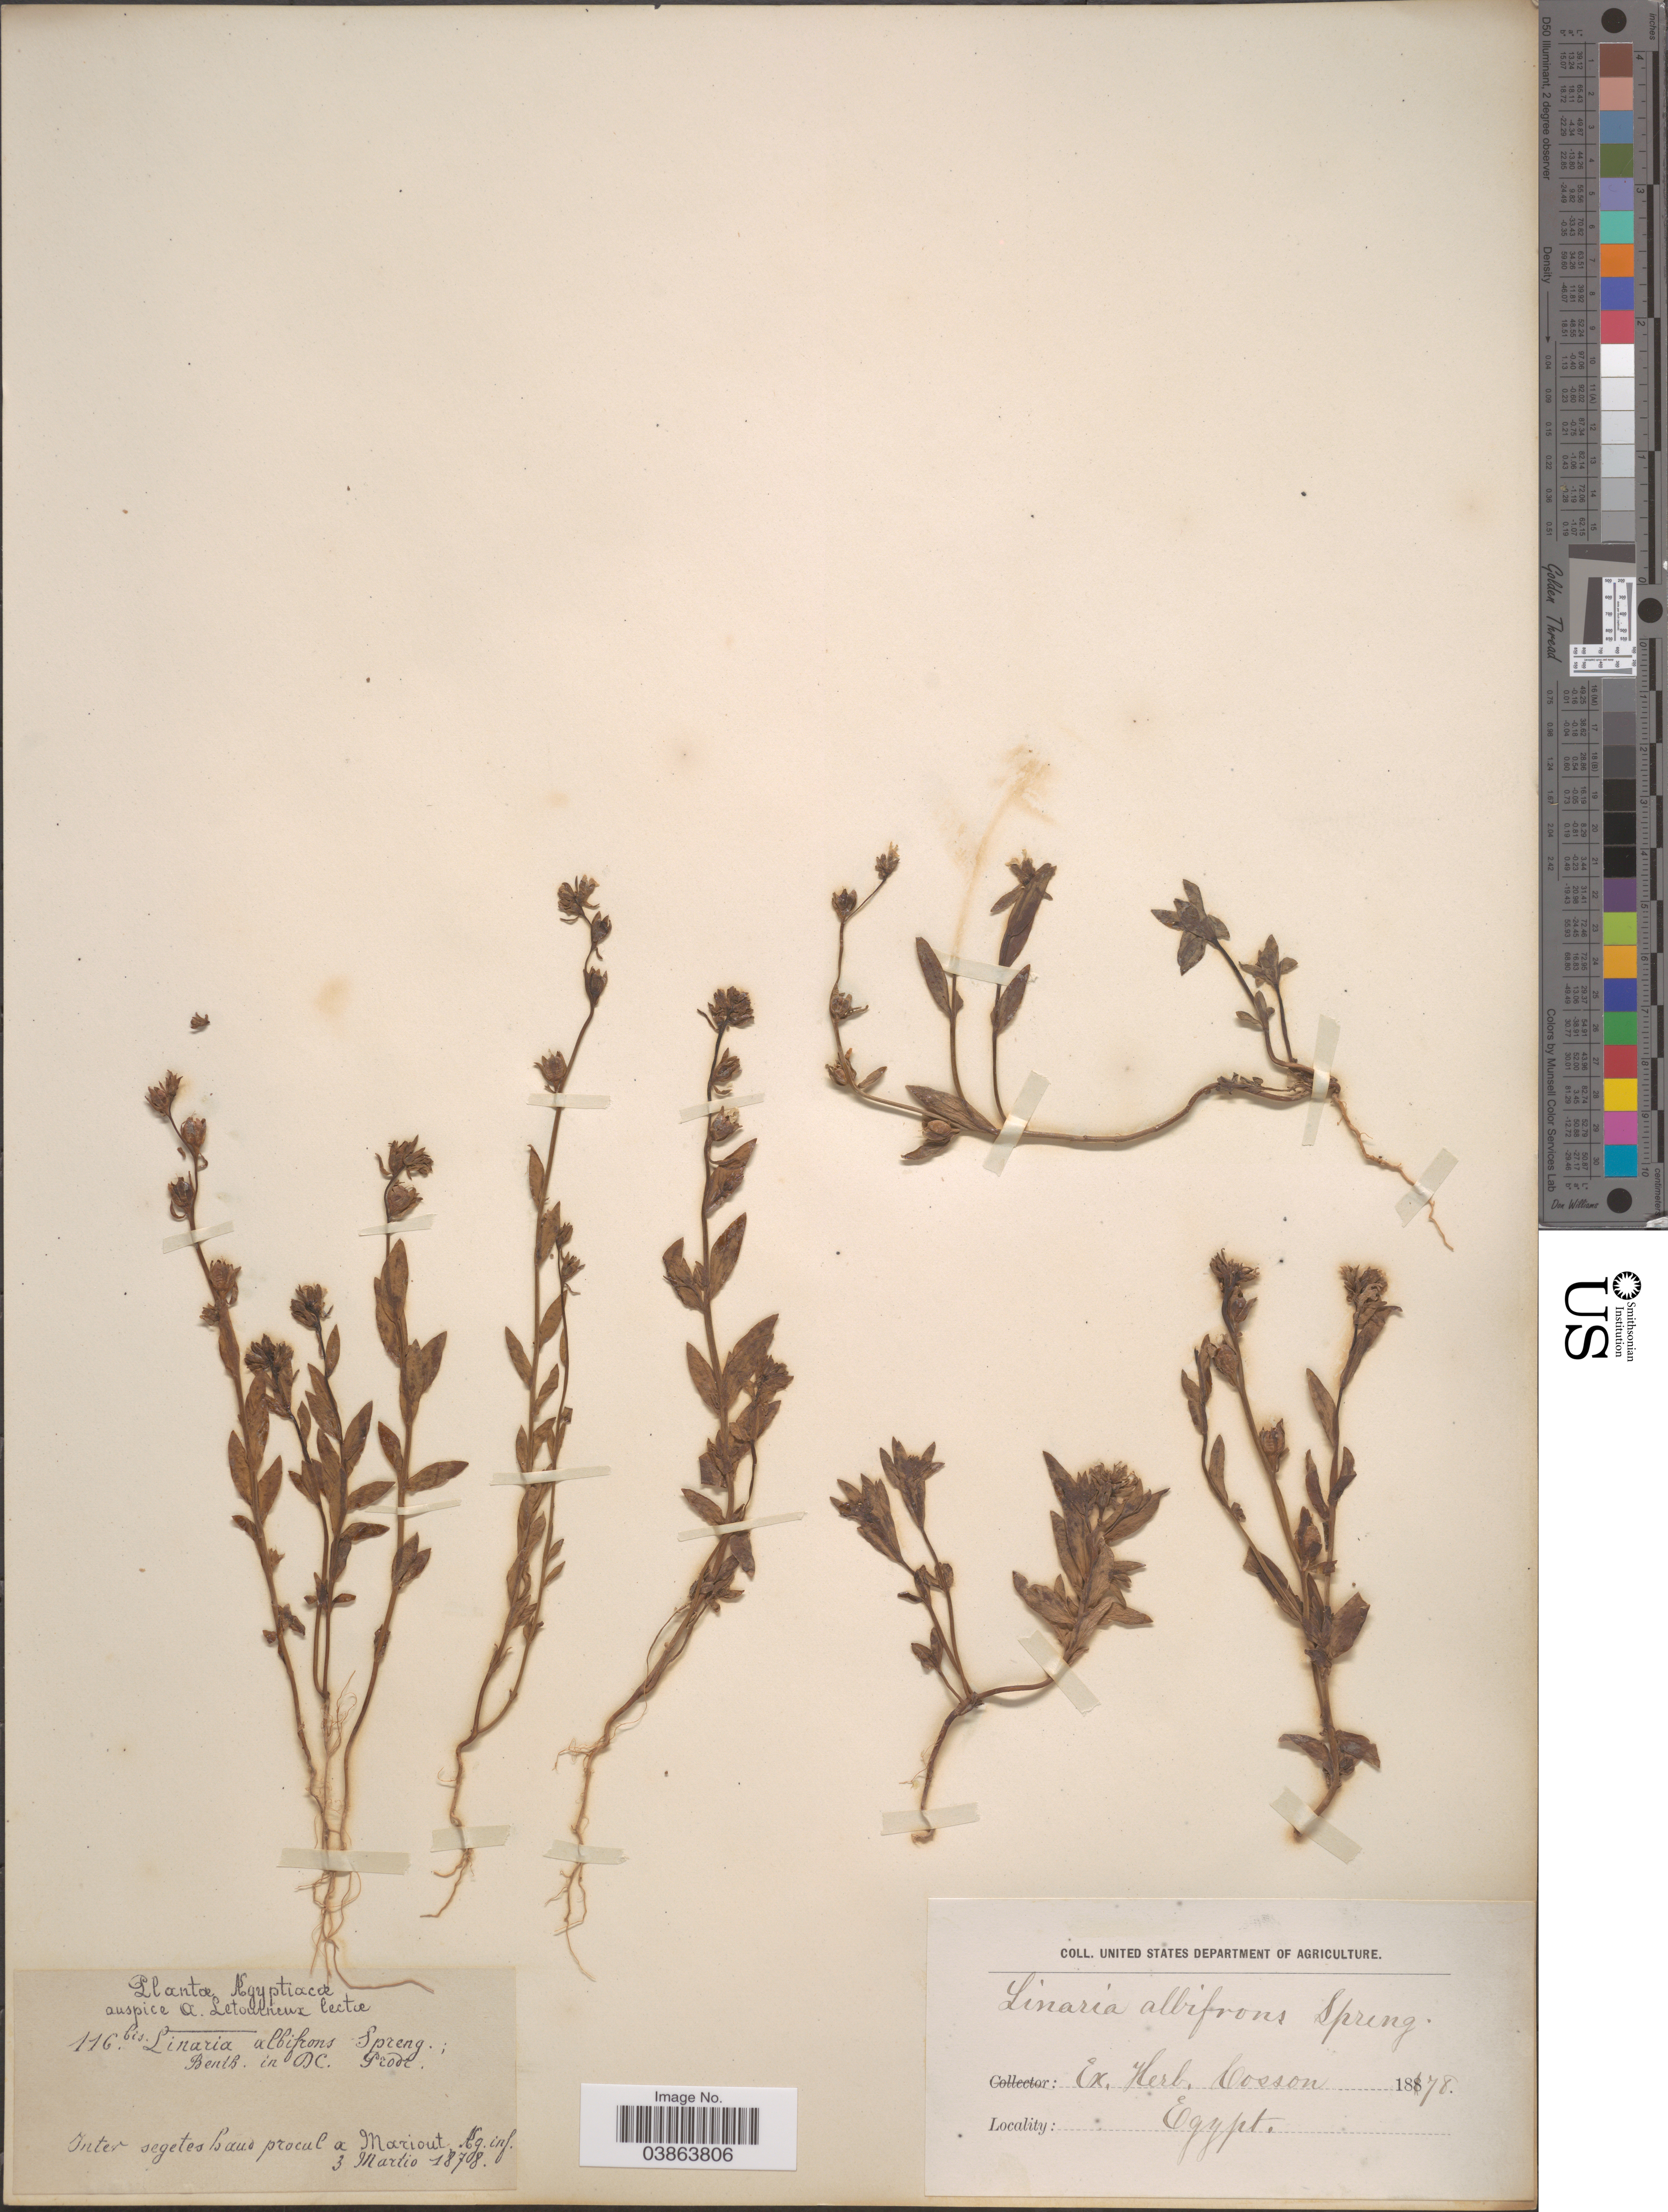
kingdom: Plantae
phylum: Tracheophyta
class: Magnoliopsida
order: Lamiales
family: Plantaginaceae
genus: Linaria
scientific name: Linaria albifrons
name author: Spreng.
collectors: ex herb. Cosson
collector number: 116bis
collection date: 1878-03-03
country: Egypt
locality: Inter segetesbaus procul a Mariout.